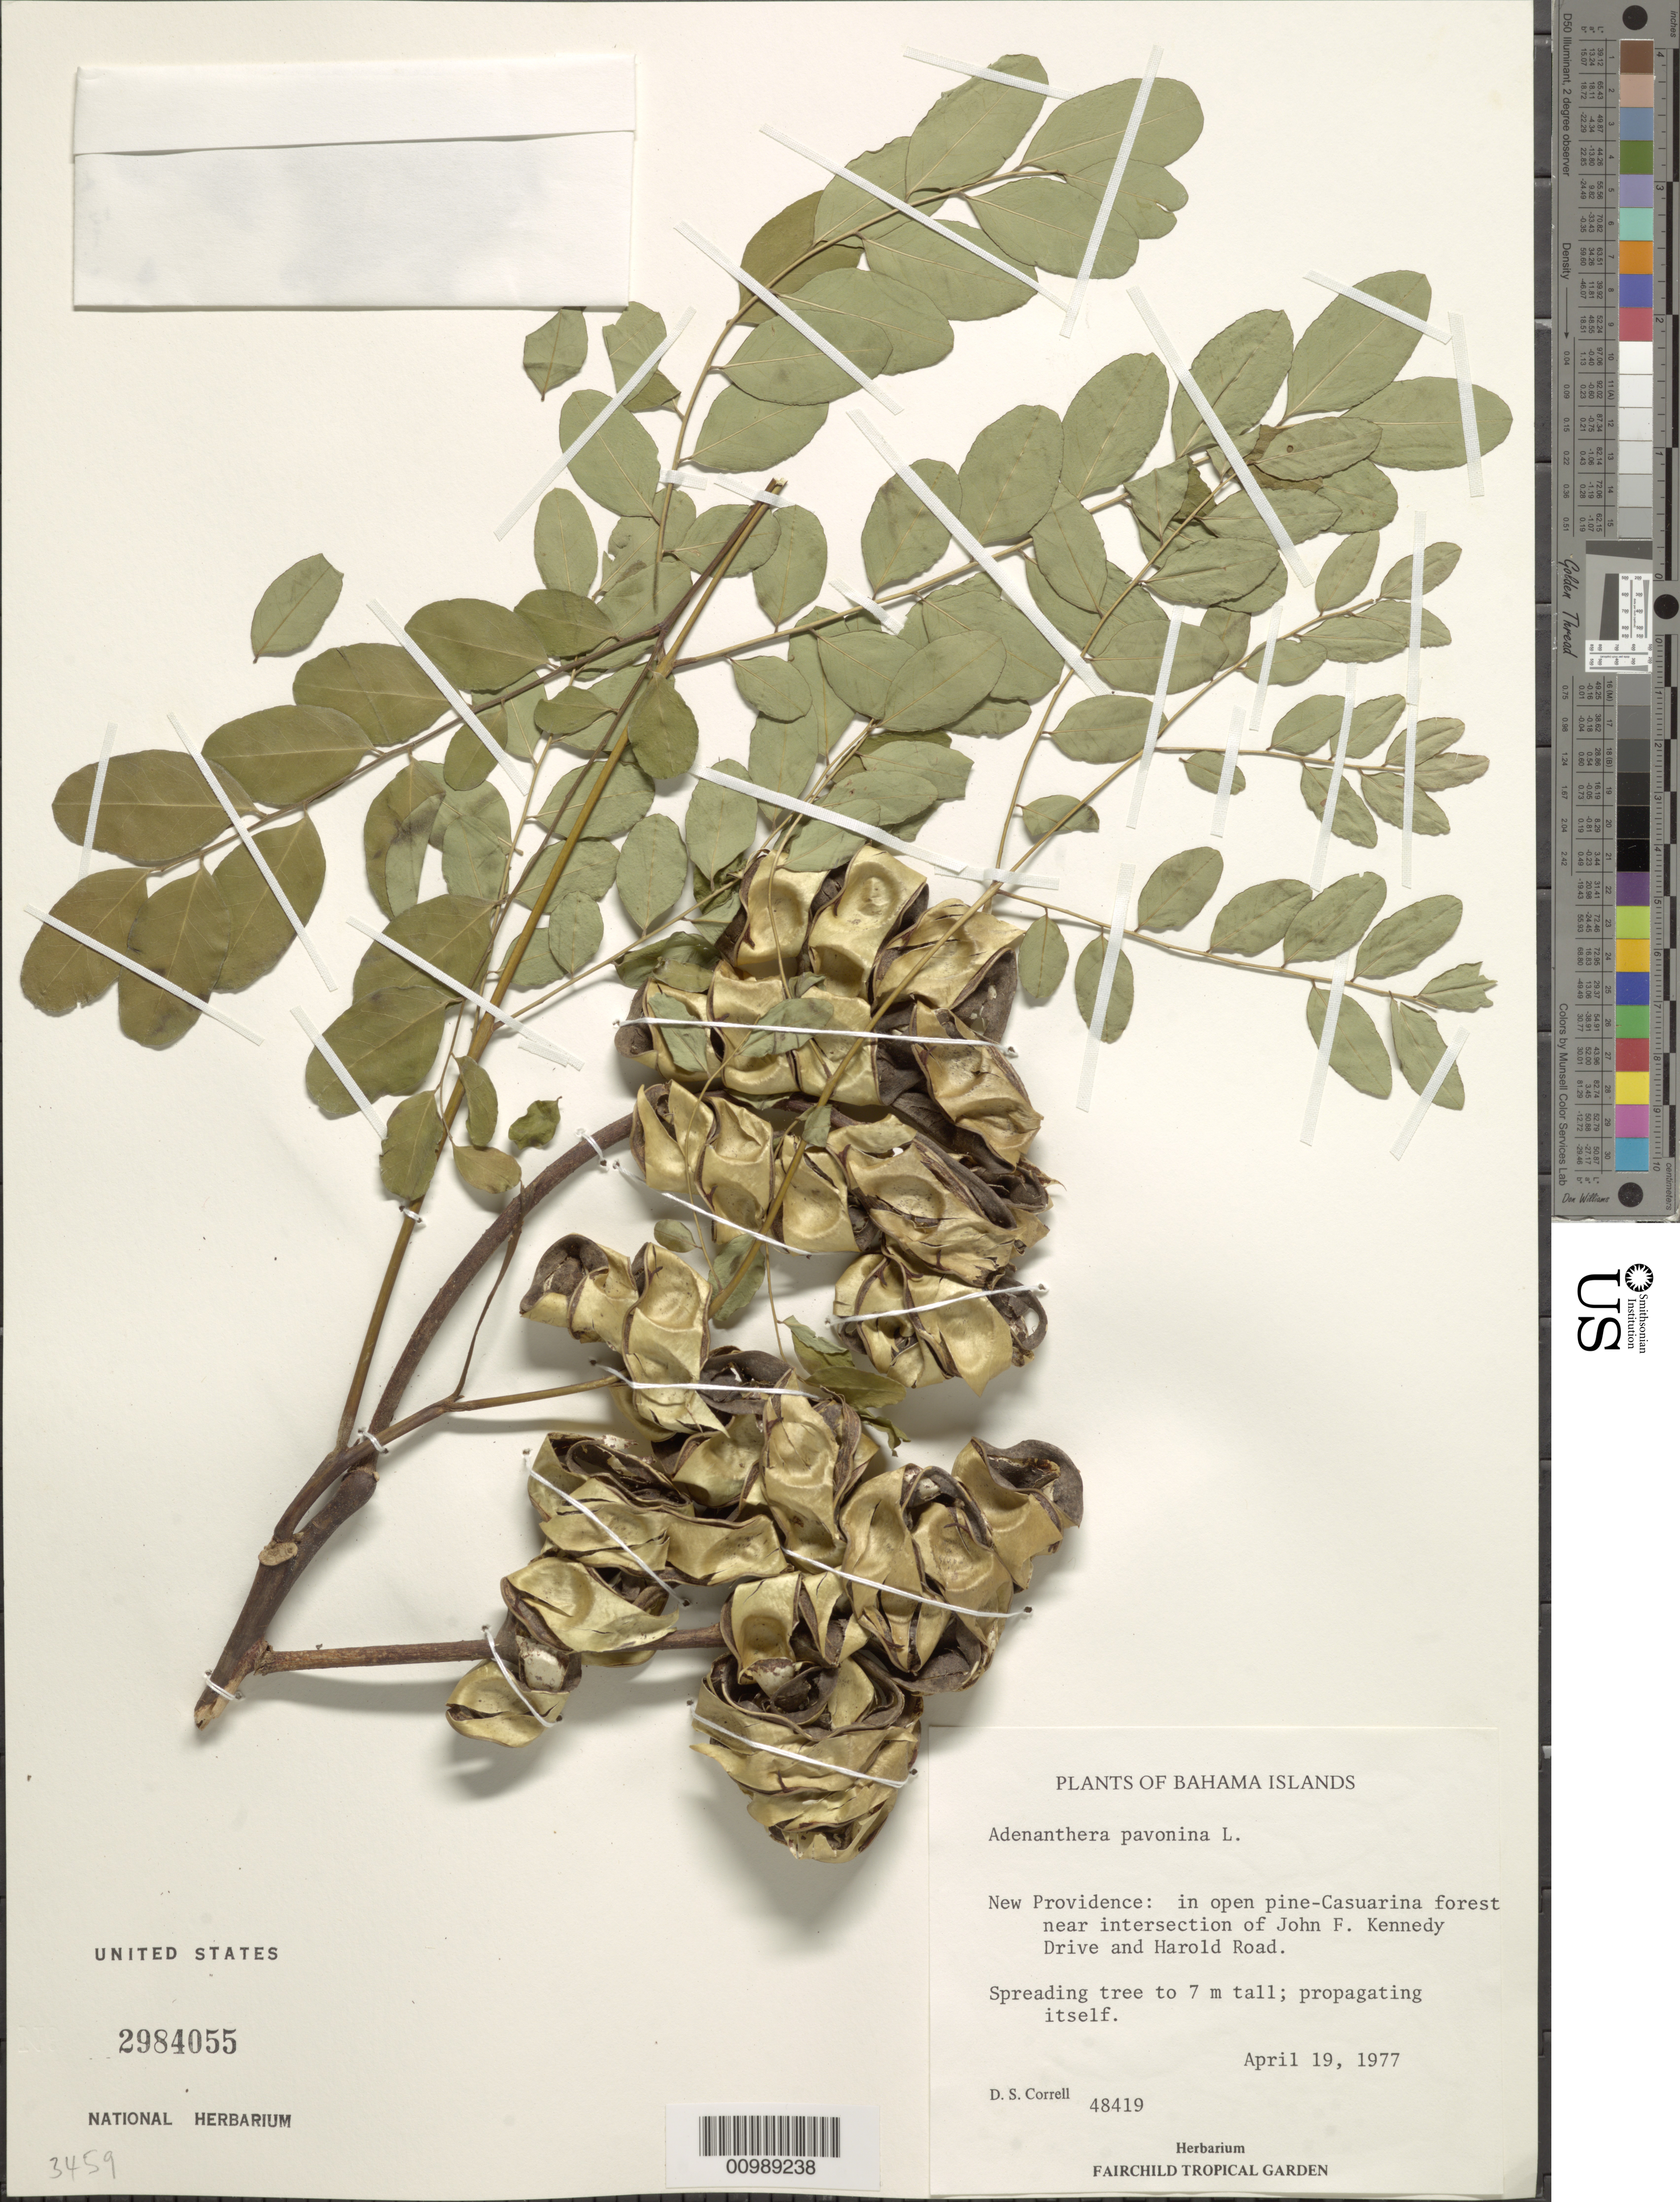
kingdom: Plantae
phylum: Tracheophyta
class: Magnoliopsida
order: Fabales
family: Fabaceae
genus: Adenanthera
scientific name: Adenanthera pavonina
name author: L.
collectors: D. S. Correll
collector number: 48419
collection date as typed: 19 Apr 1977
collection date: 1977-04-19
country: Bahamas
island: New Providence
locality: In open pine-Casuarina forest near intersection of John F. Kennedy Drive and harold Road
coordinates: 0 N, 0 E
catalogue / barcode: US 2984055